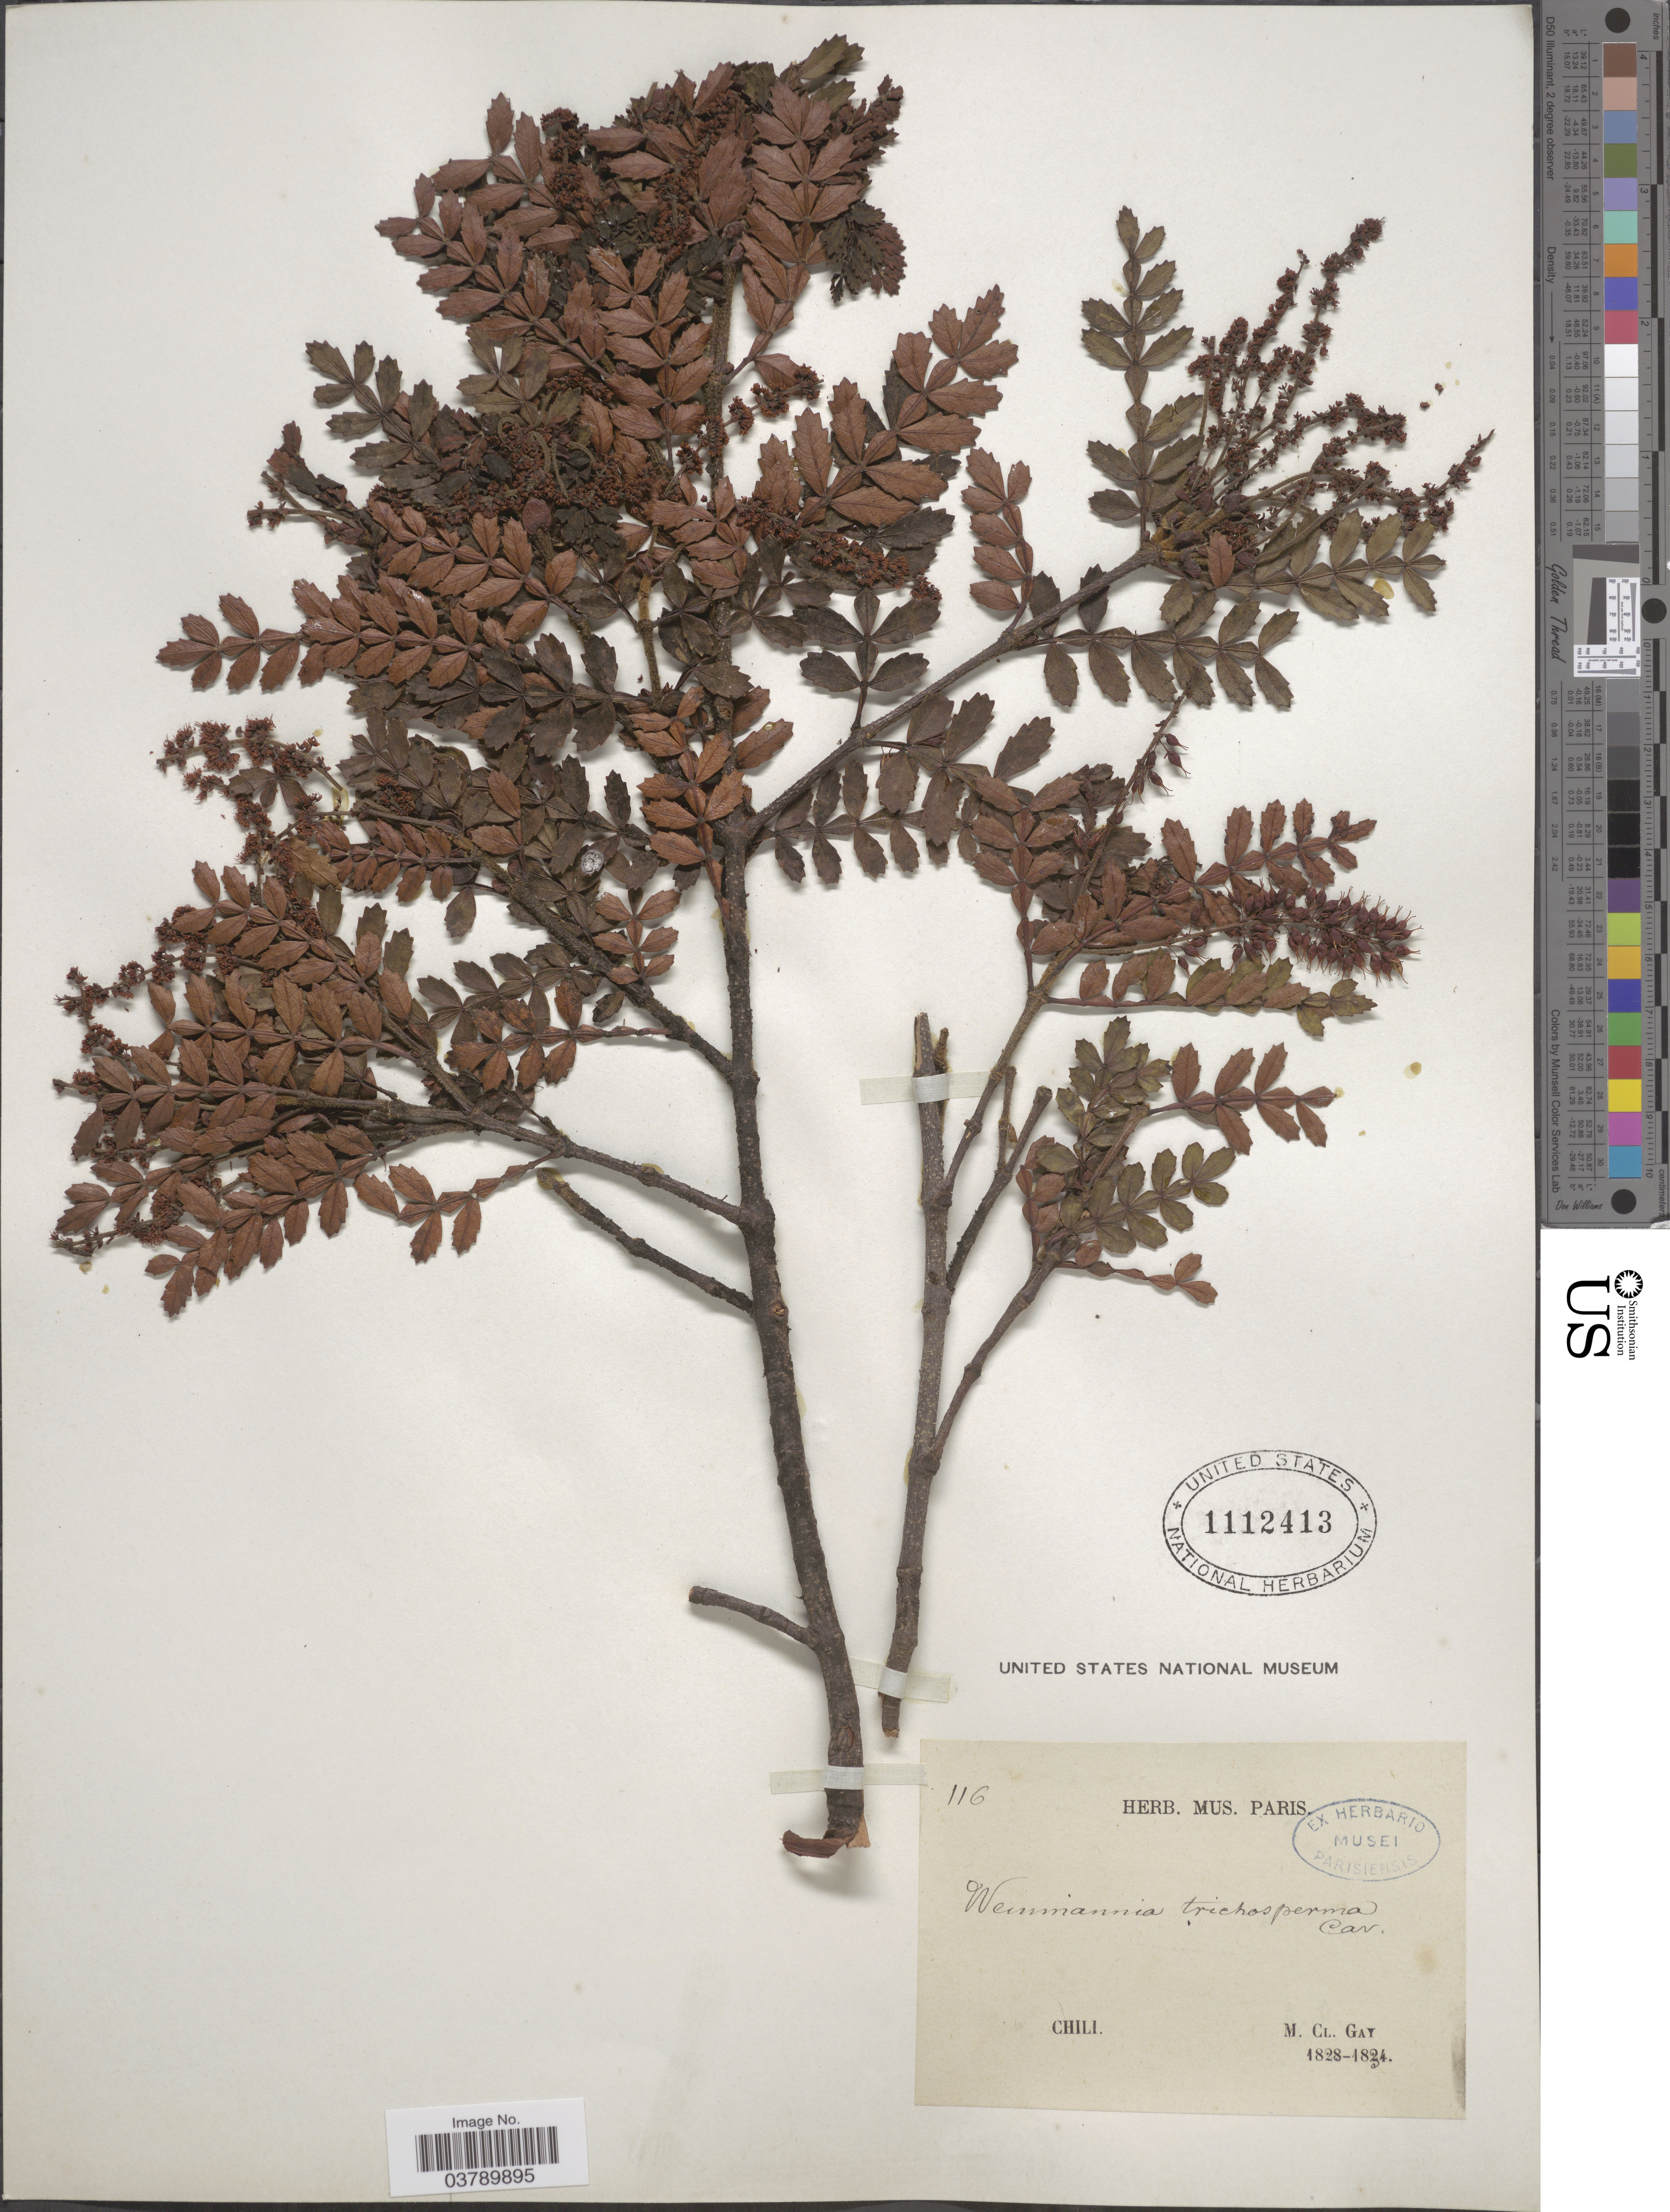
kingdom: Plantae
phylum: Tracheophyta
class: Magnoliopsida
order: Oxalidales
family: Cunoniaceae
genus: Weinmannia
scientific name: Weinmannia trichosperma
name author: Cav.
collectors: M. Gay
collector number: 116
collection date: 1828/1834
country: Chile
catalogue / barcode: US 1112413